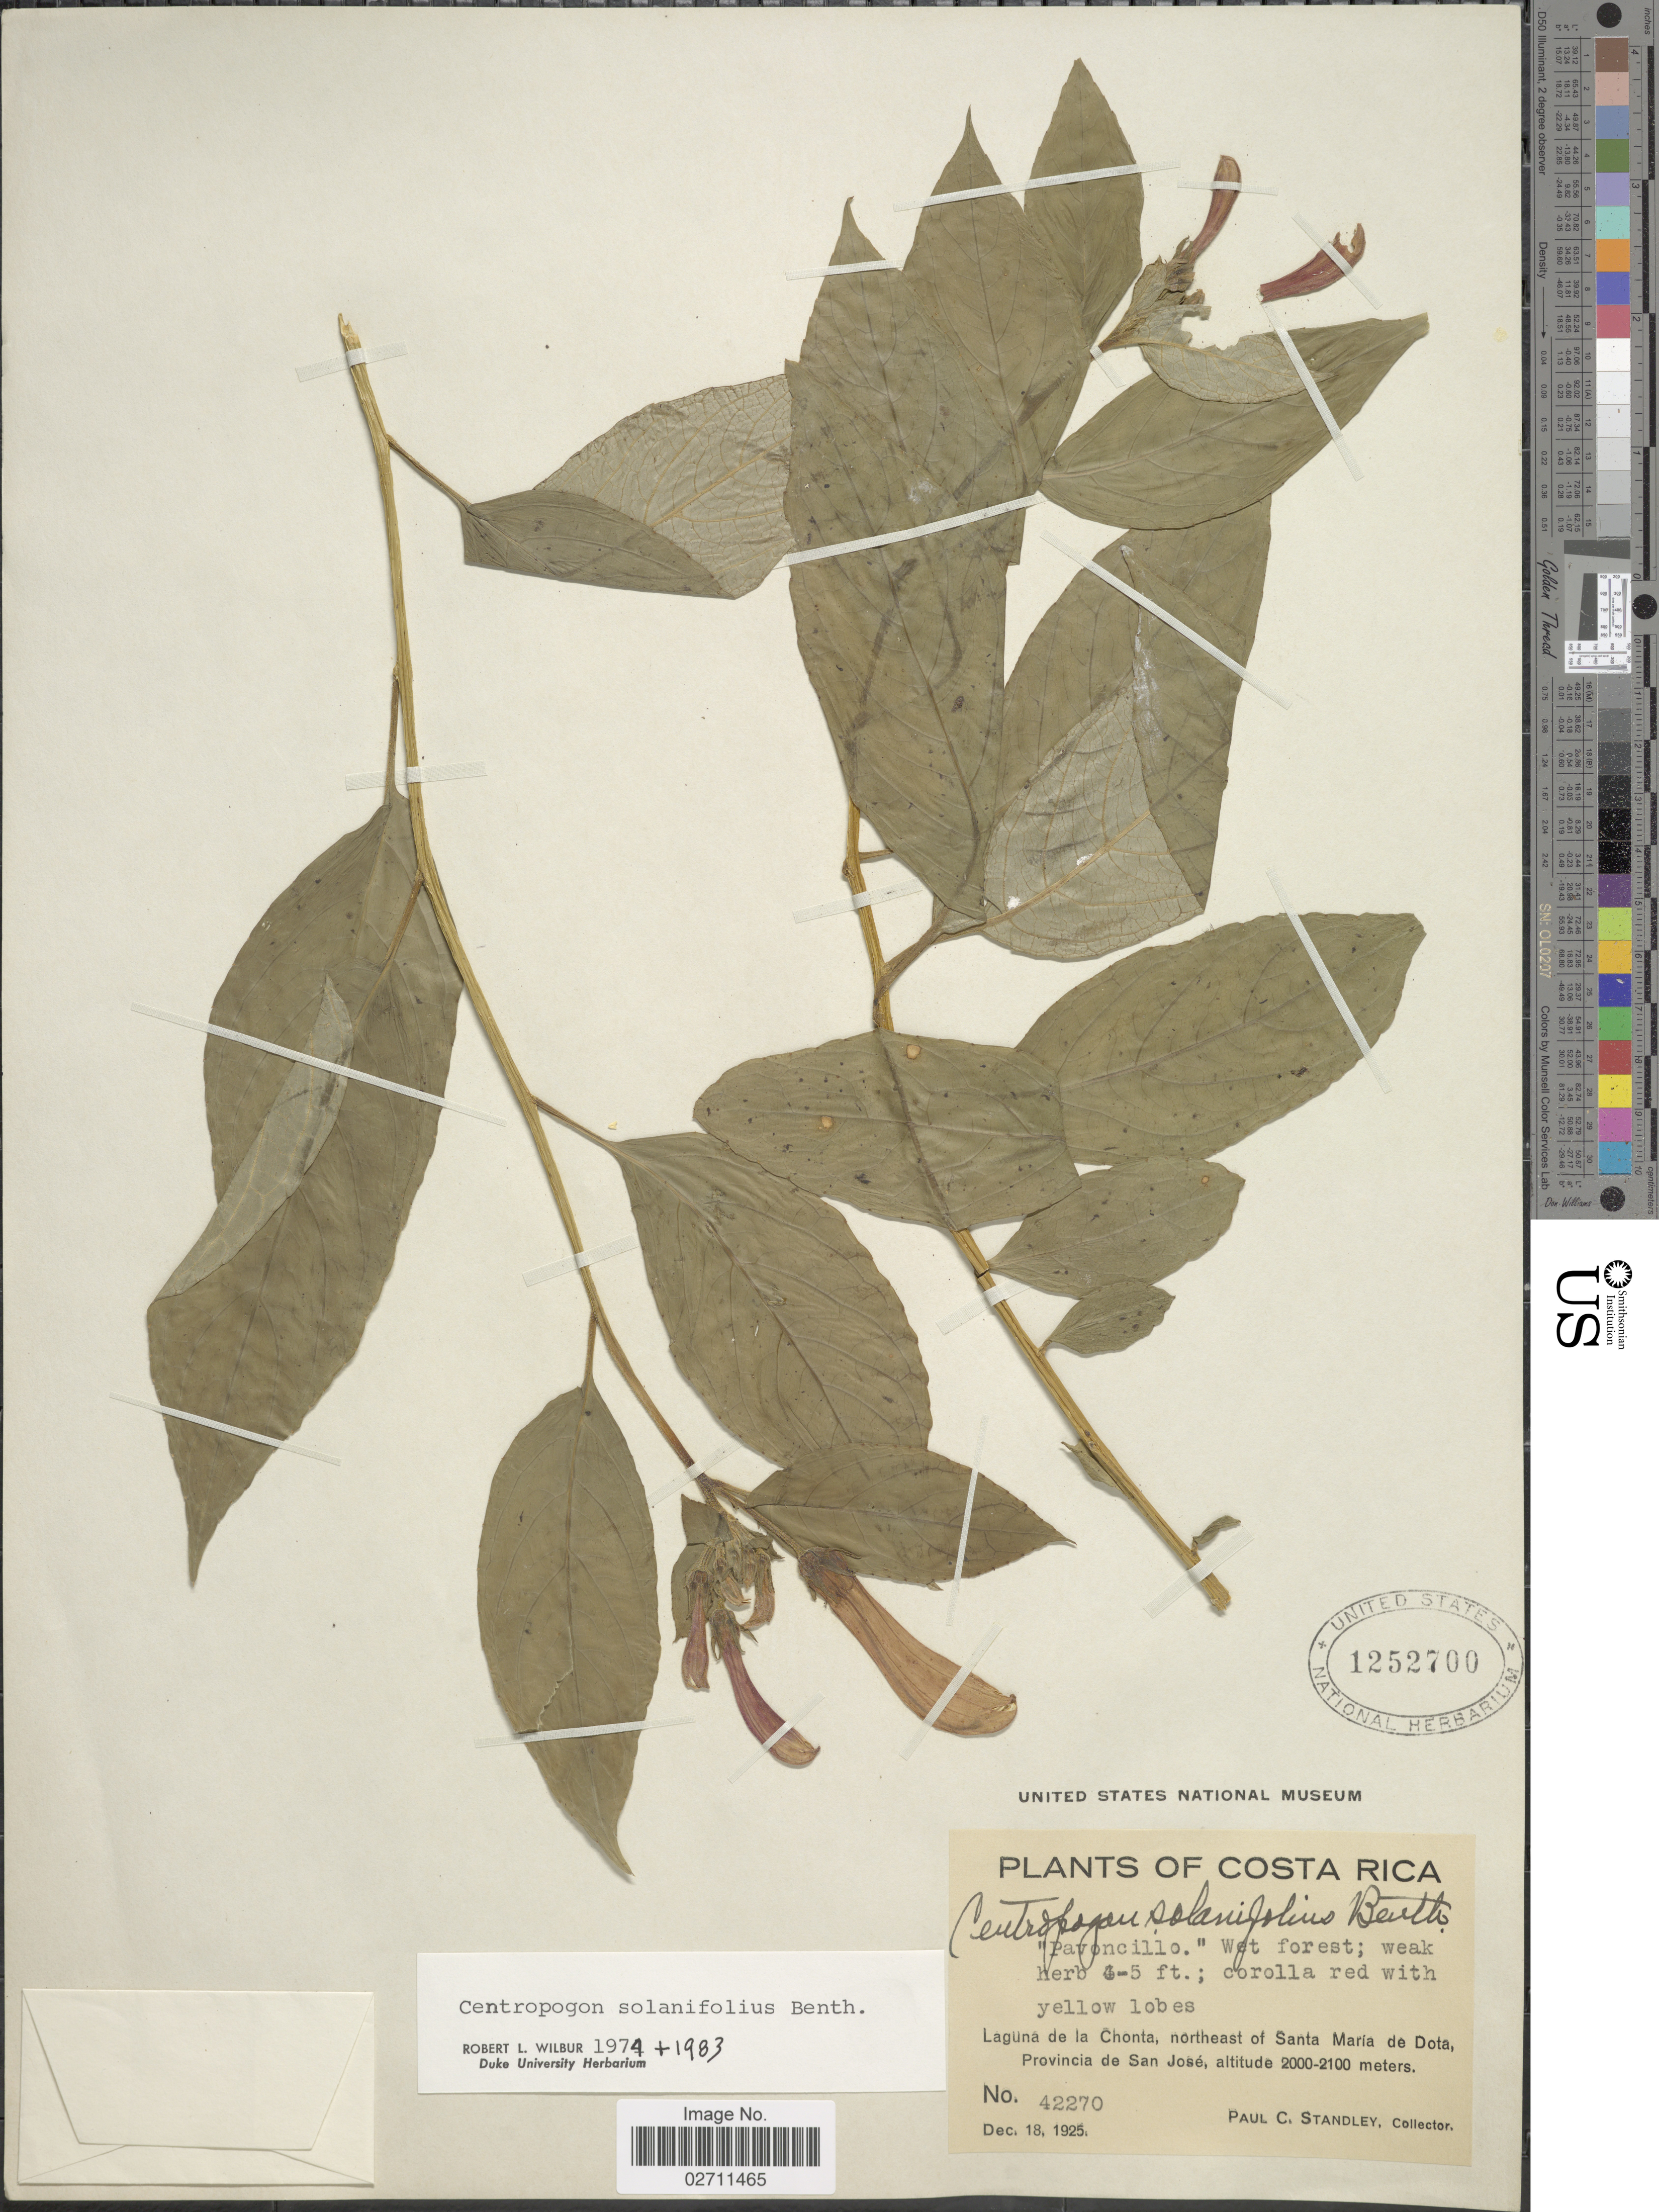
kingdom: Plantae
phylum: Tracheophyta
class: Magnoliopsida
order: Asterales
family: Campanulaceae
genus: Centropogon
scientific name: Centropogon solanifolius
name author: Benth.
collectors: P. C. Standley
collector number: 42270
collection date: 1925-12-18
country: Costa Rica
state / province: San José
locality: Laguna de la Chonta, northeast of Santa Maria de Dota.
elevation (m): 2000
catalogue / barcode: US 1252700